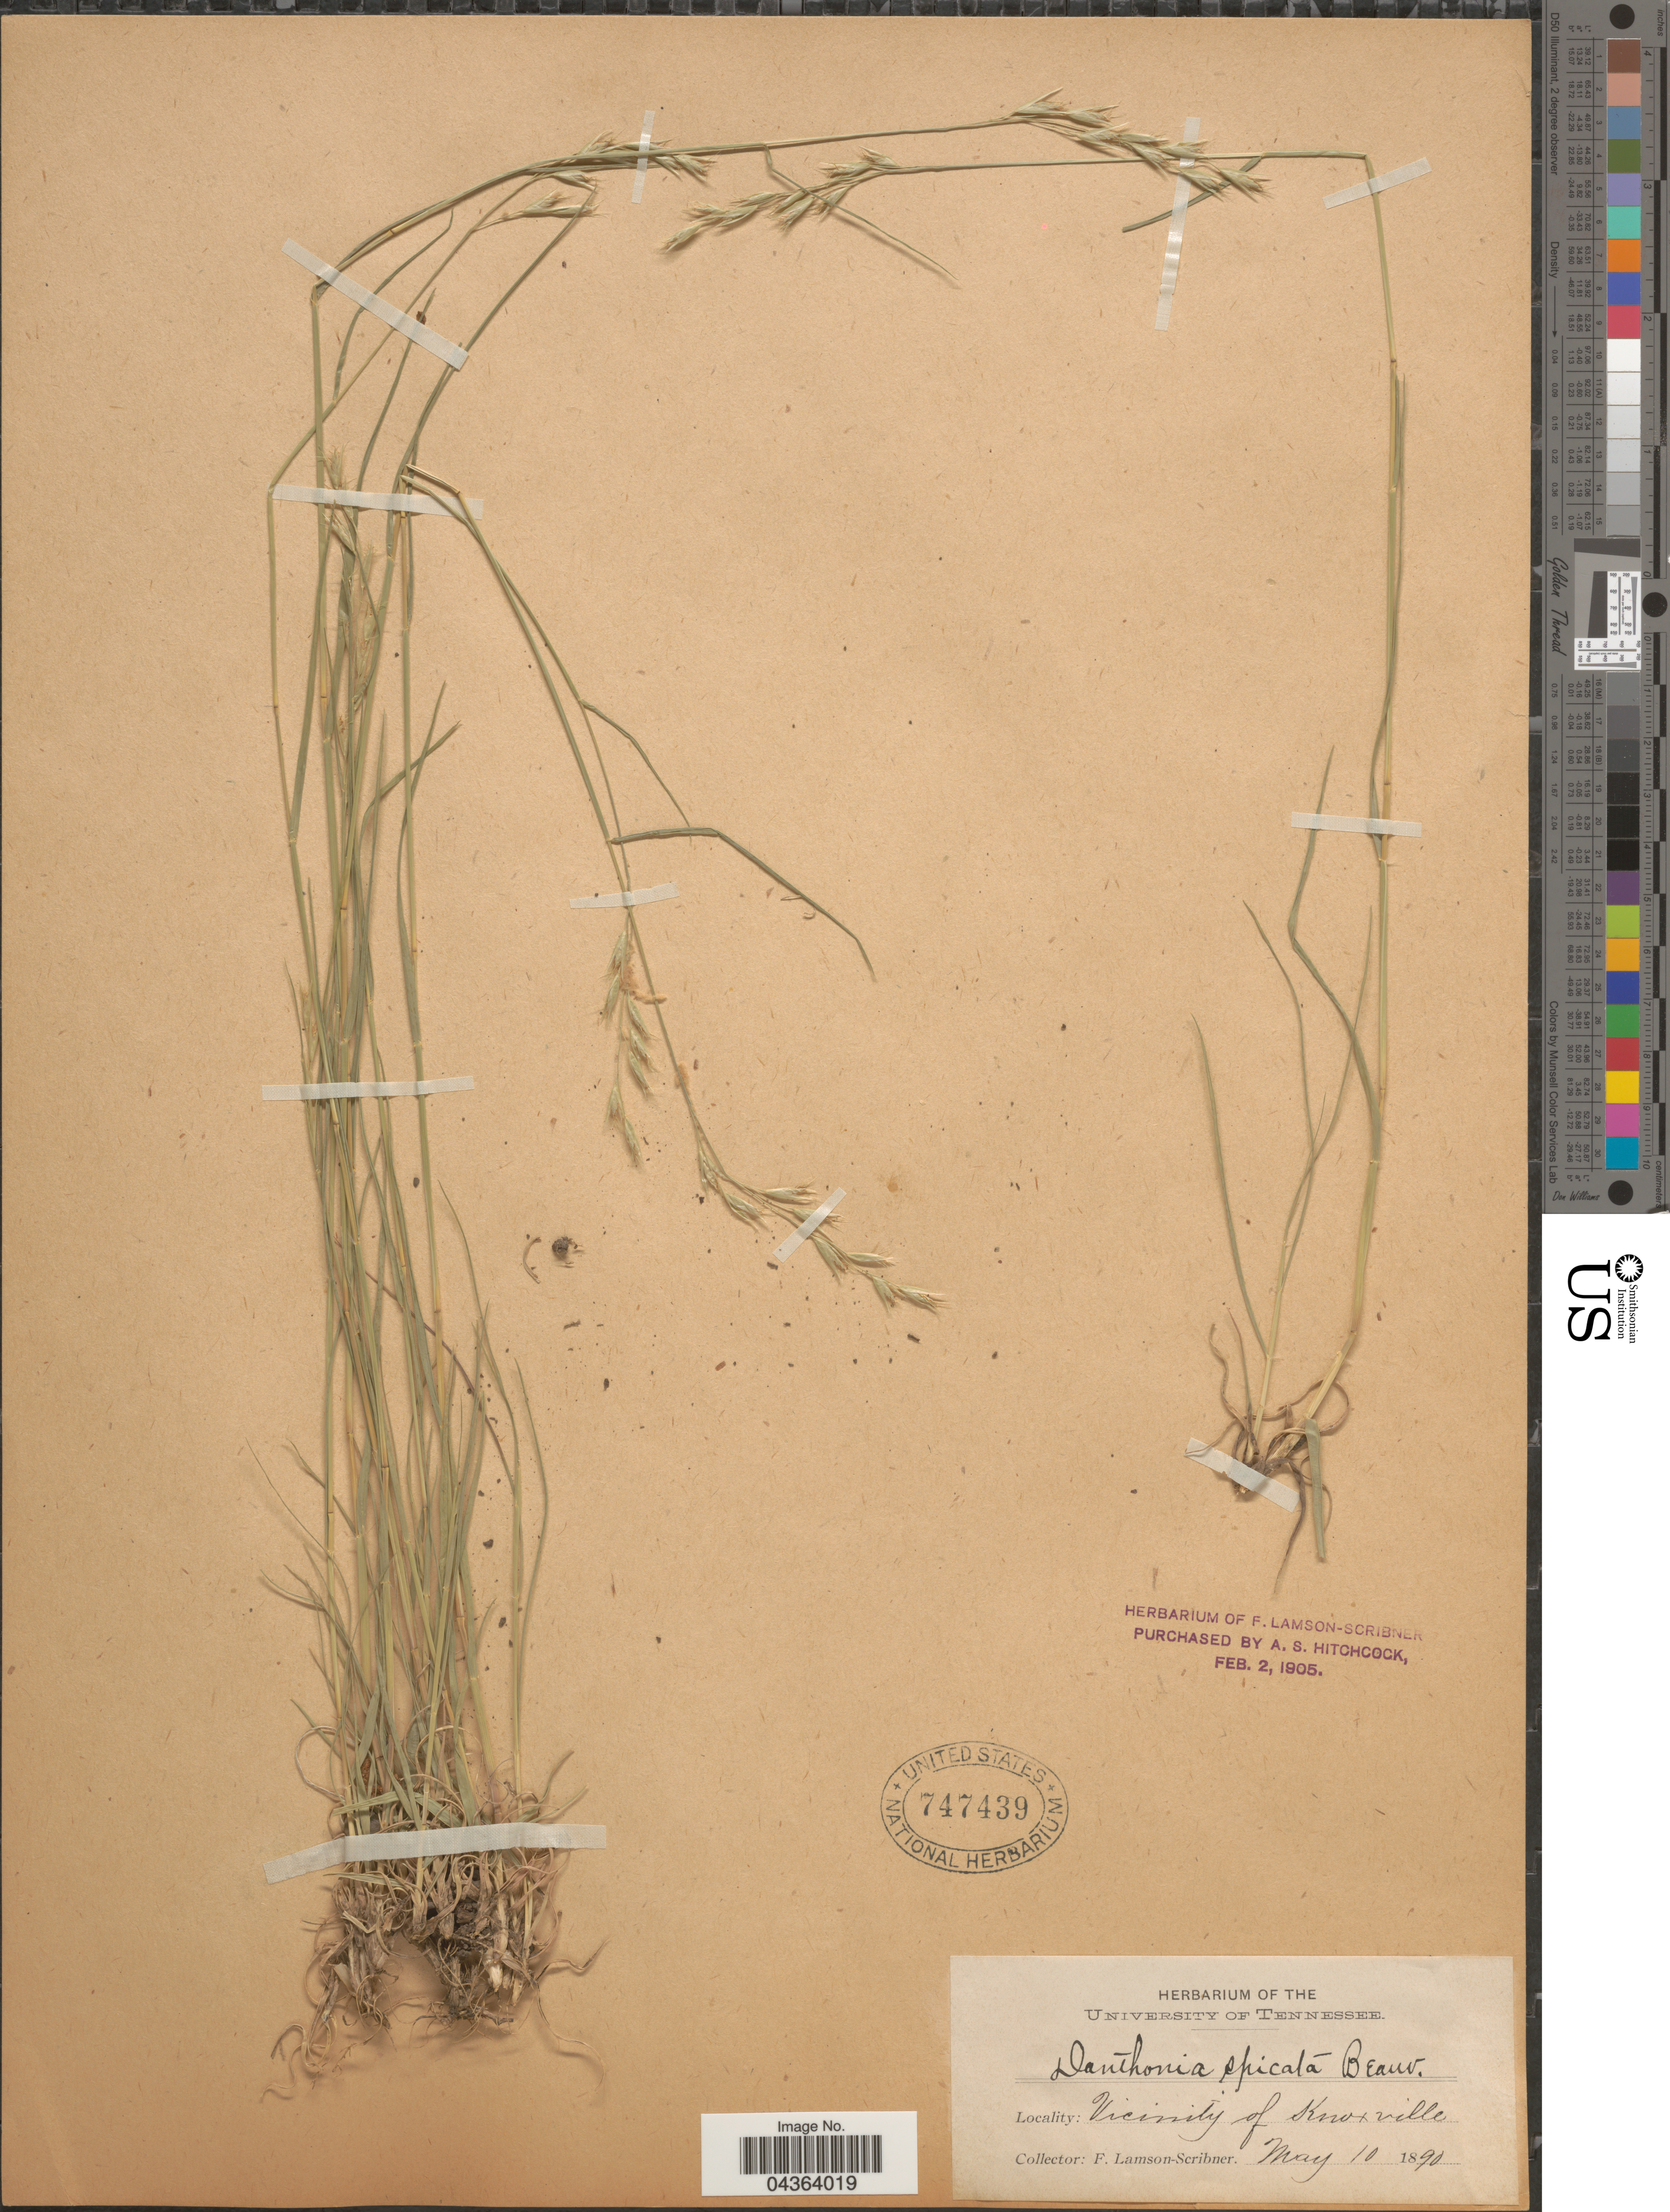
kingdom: Plantae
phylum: Tracheophyta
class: Liliopsida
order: Poales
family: Poaceae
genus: Danthonia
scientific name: Danthonia spicata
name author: (L.) P. Beauv. ex Roem. & Schult.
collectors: F. Lamson-Scribner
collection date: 1890-05-10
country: United States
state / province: Tennessee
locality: Vicinity of Knoxville.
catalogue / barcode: US 747439